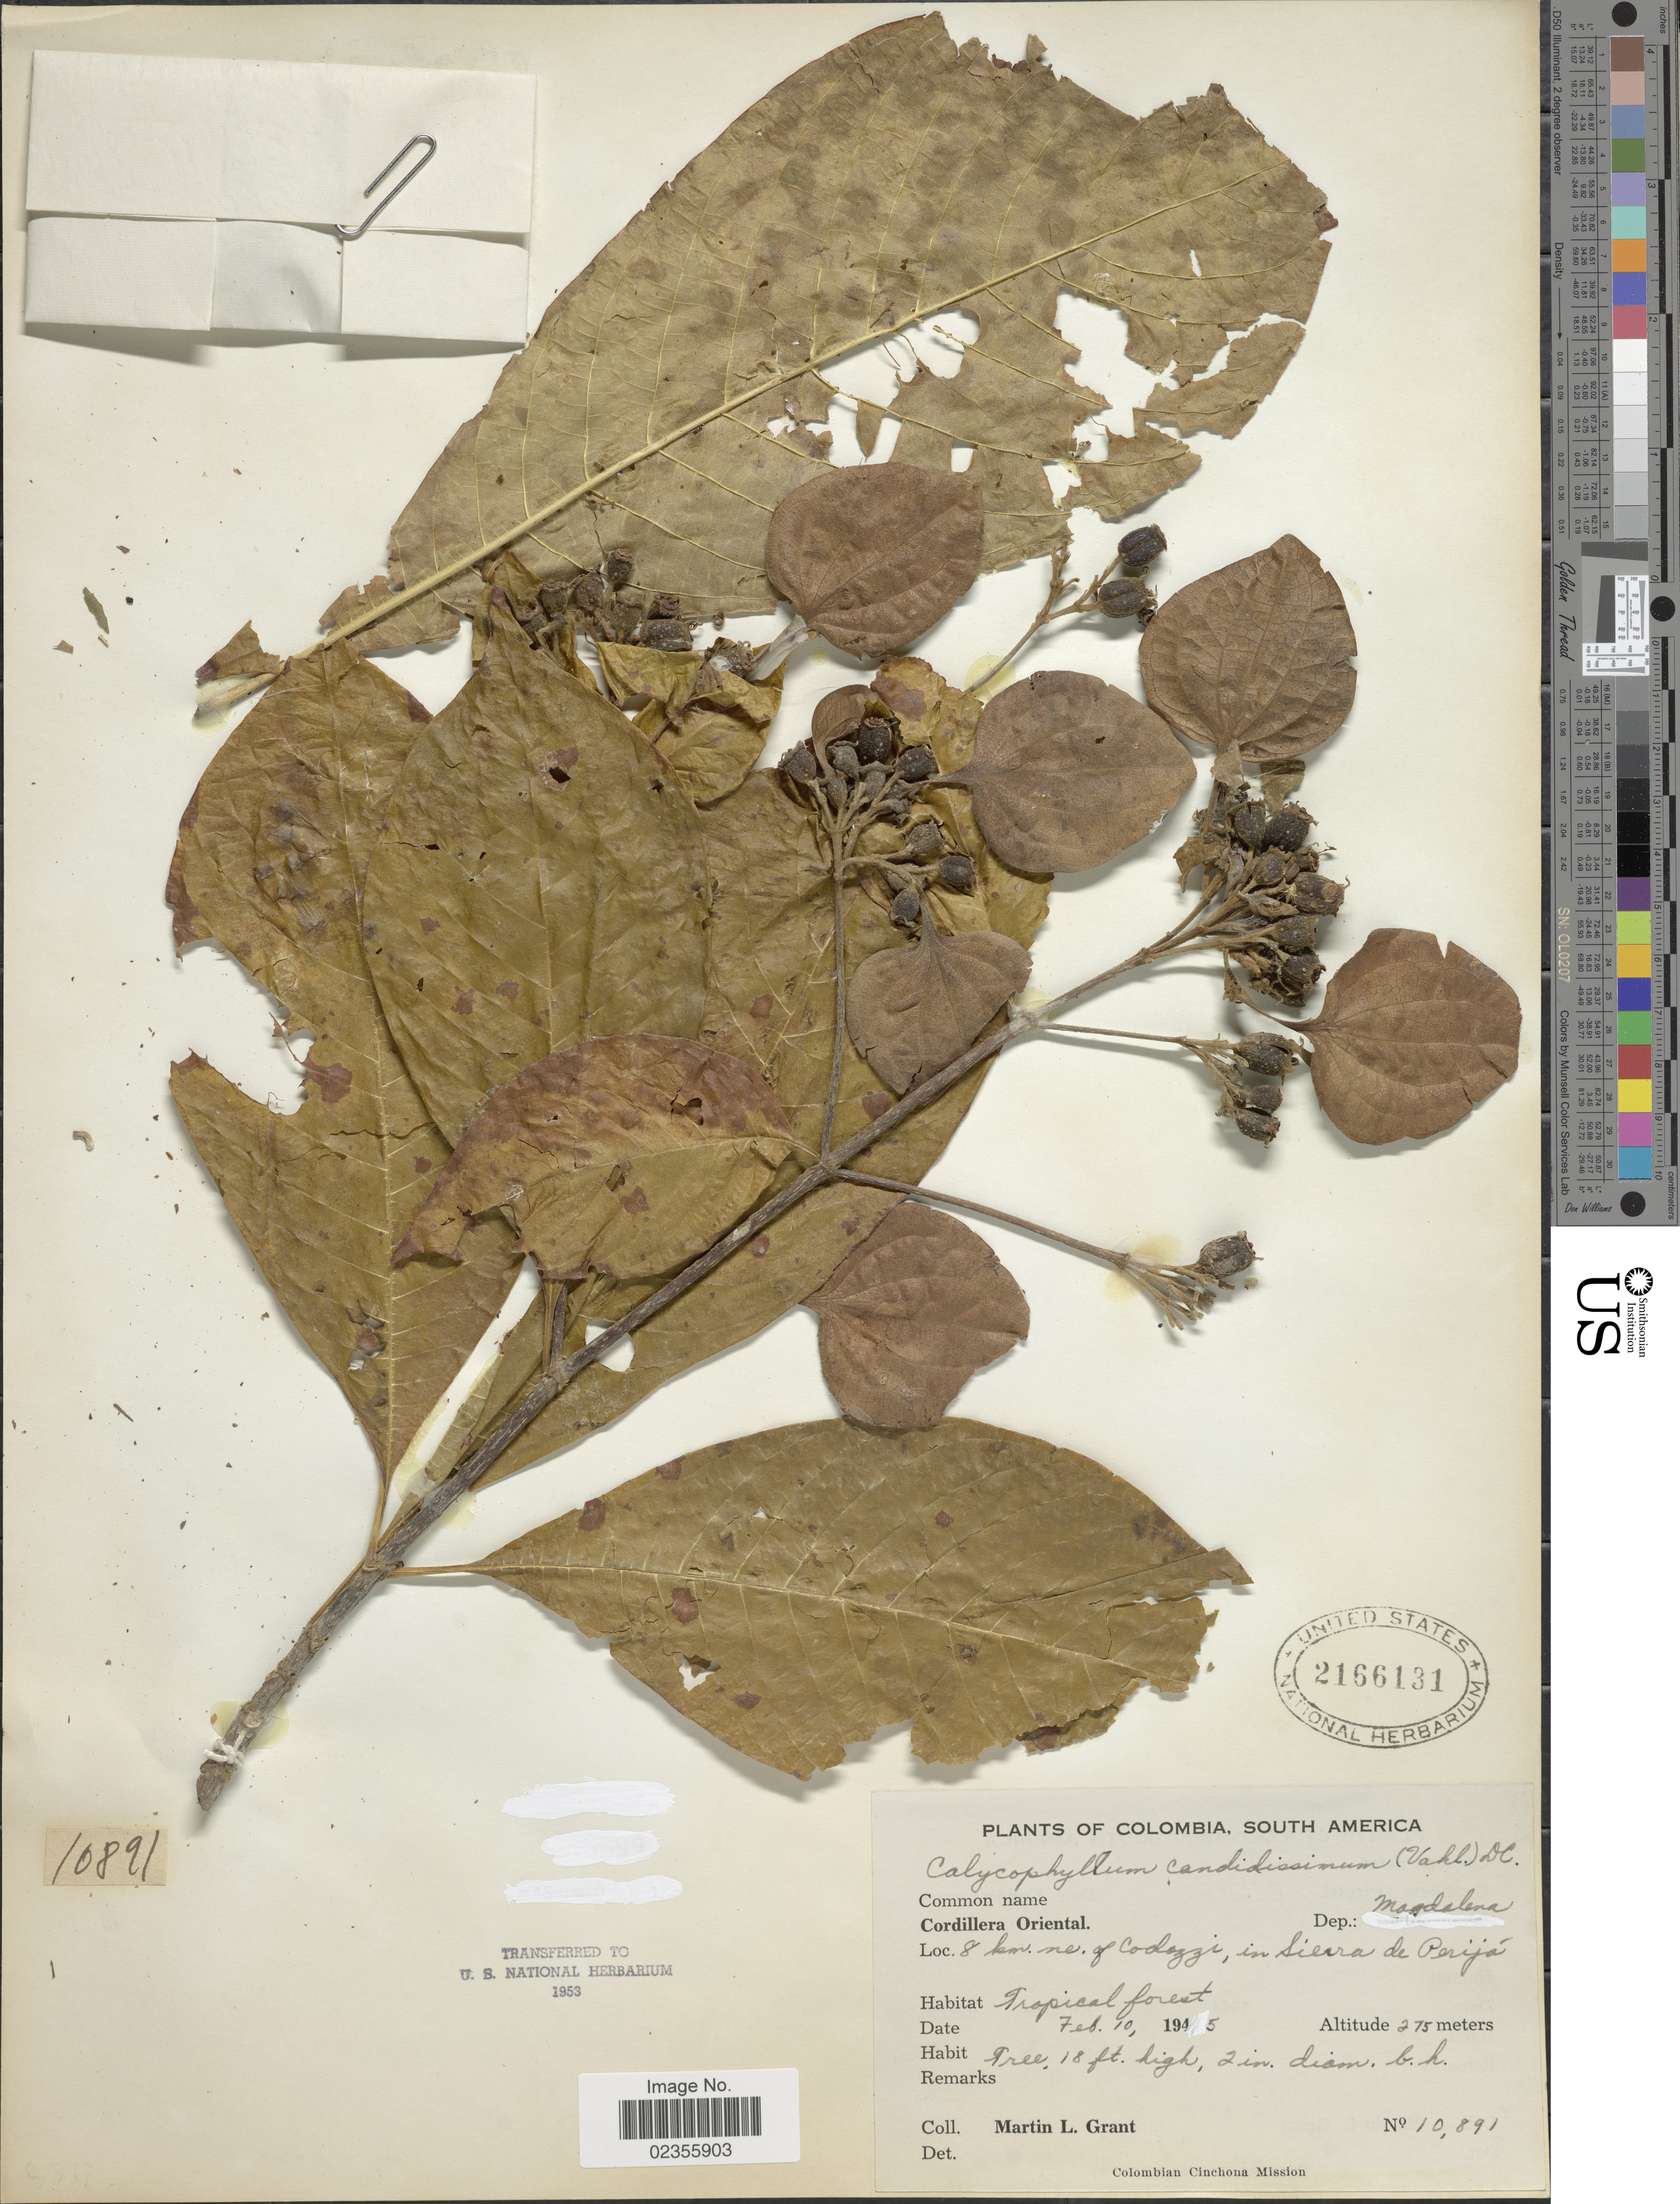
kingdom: Plantae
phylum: Tracheophyta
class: Magnoliopsida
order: Gentianales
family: Rubiaceae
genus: Pogonopus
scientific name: Pogonopus speciosus var. speciosus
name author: (Jacq.) K. Schum.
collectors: M. L. Grant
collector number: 10891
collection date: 1945-02-10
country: Colombia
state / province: Magdalena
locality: Cordillera Oriental. Dep.: Magdalena. 8 km. ne. of Codozzi, in Sierra de Perijá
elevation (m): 275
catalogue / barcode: US 2166131